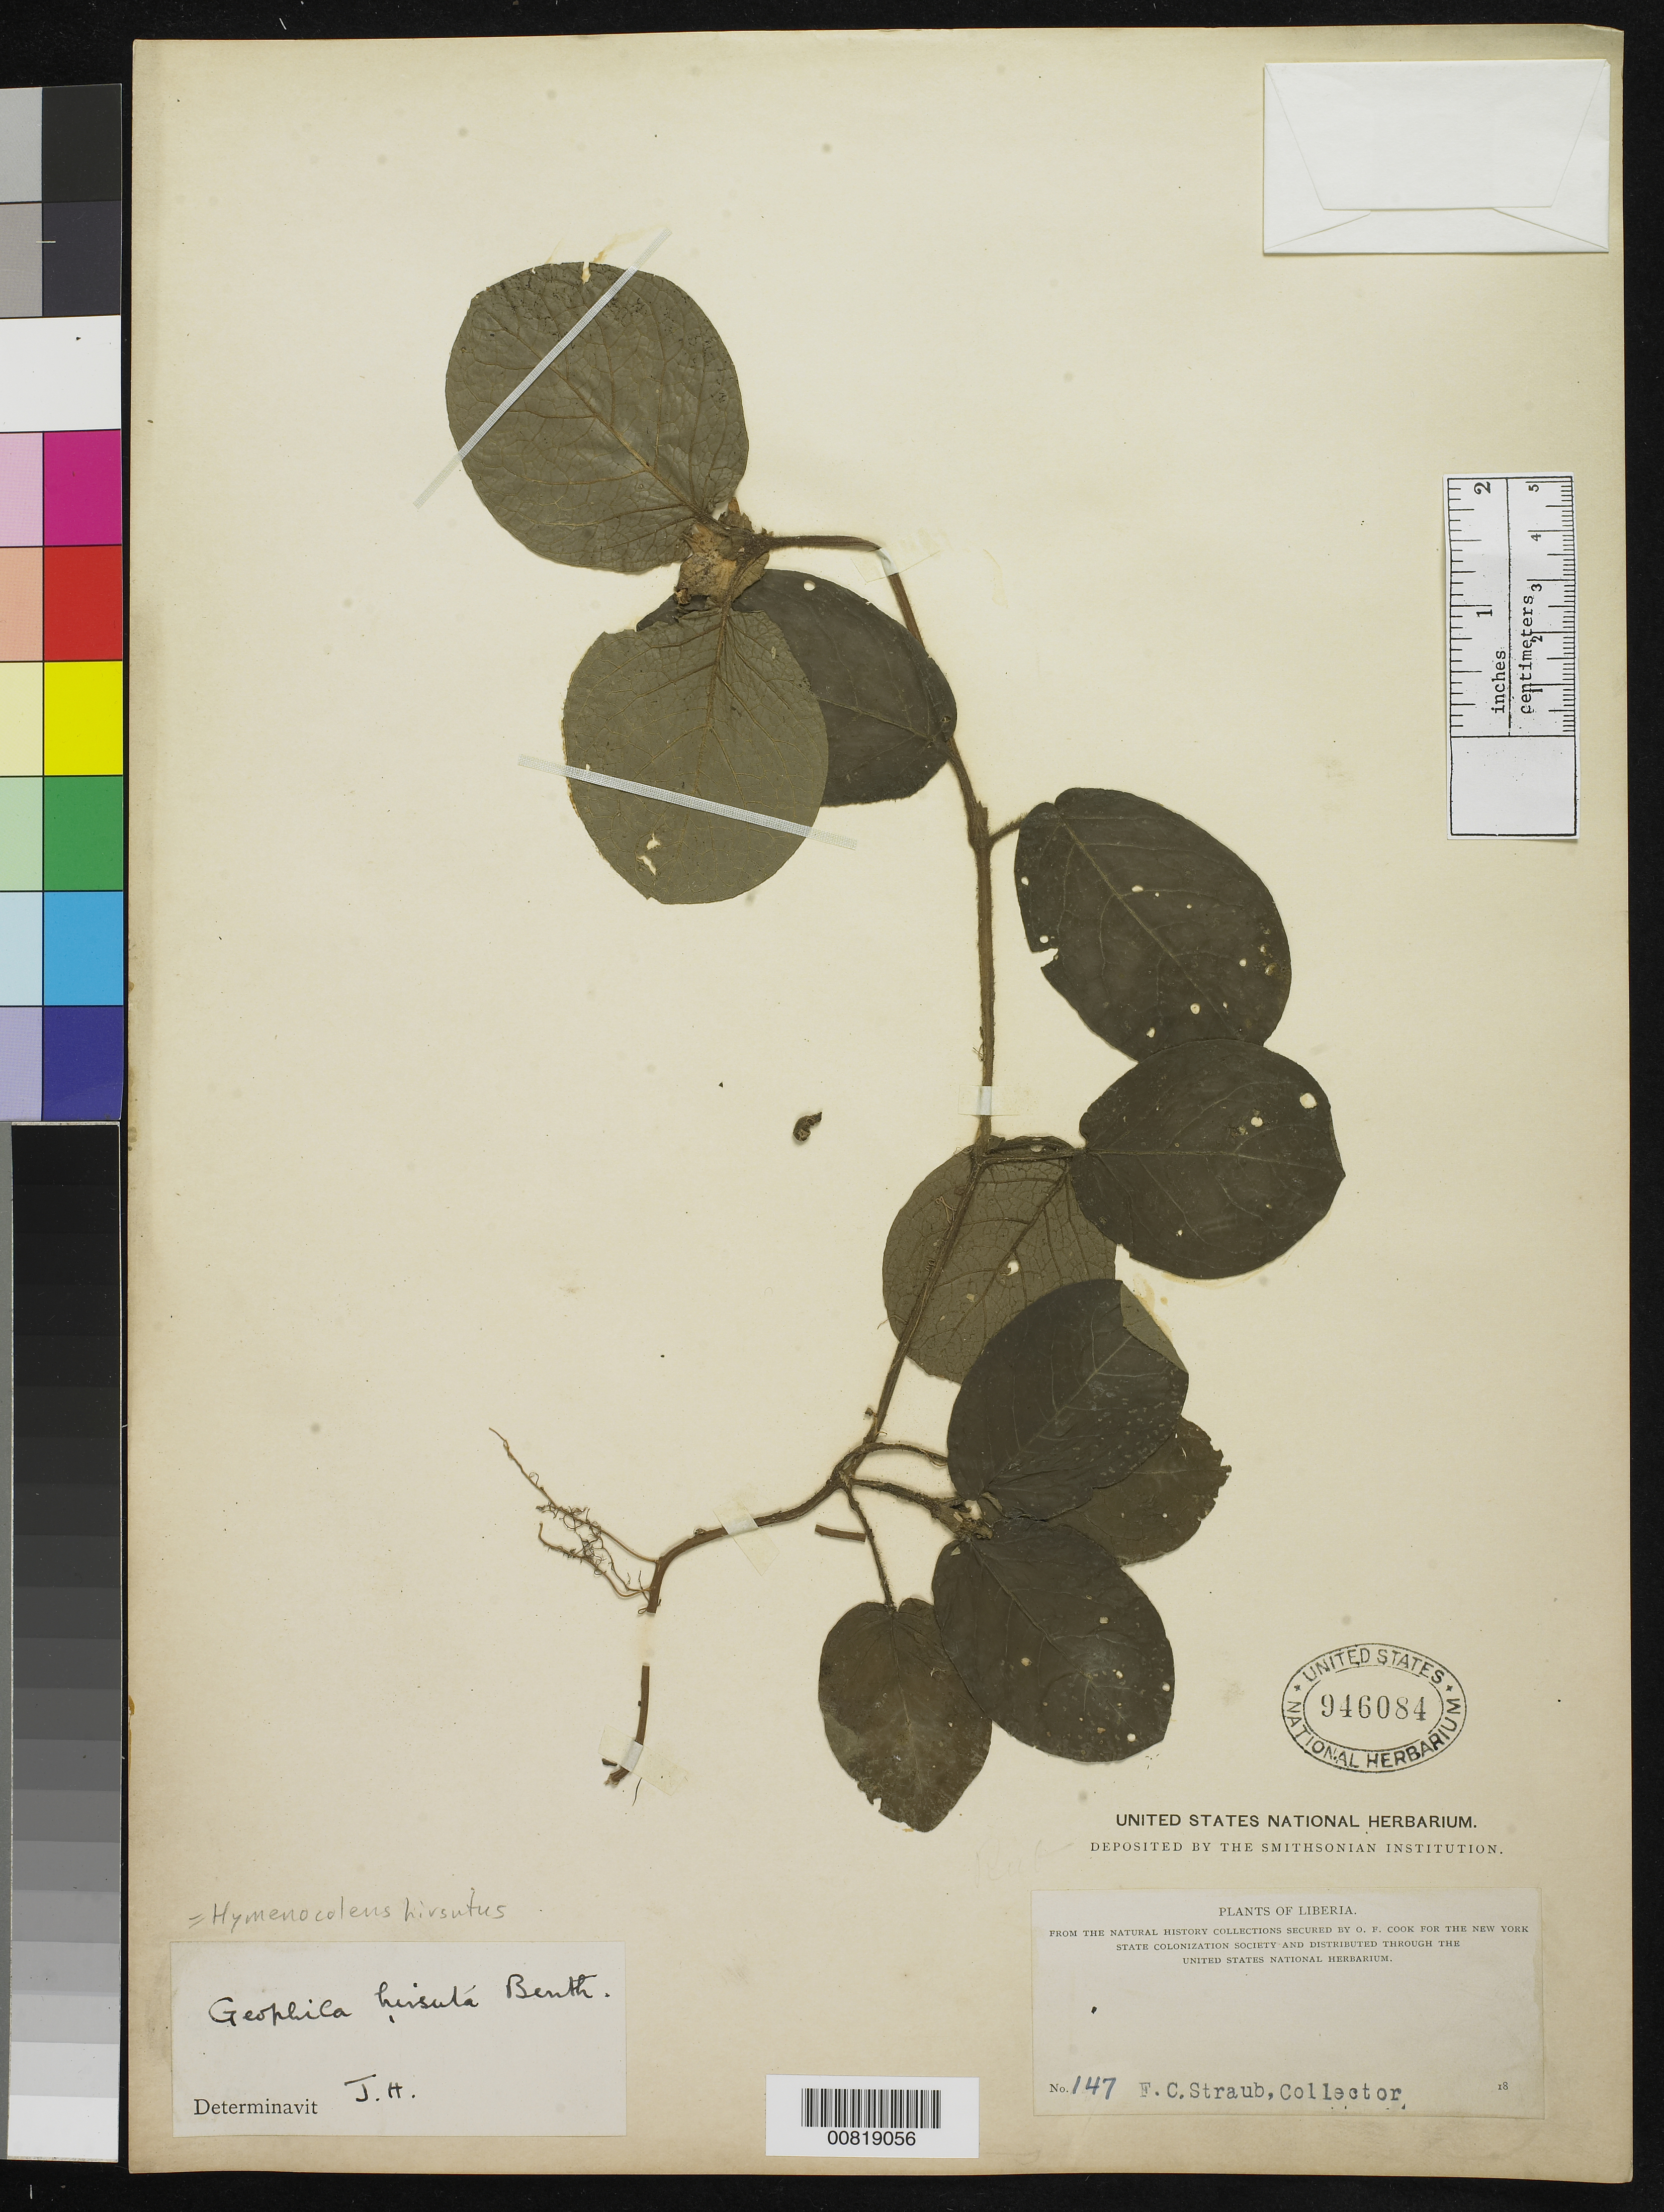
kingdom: Plantae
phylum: Tracheophyta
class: Magnoliopsida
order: Gentianales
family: Rubiaceae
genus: Hymenocoleus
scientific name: Hymenocoleus hirsutus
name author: Benth.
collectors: F. Straub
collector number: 147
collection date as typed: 18--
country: Liberia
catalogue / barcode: US 946084